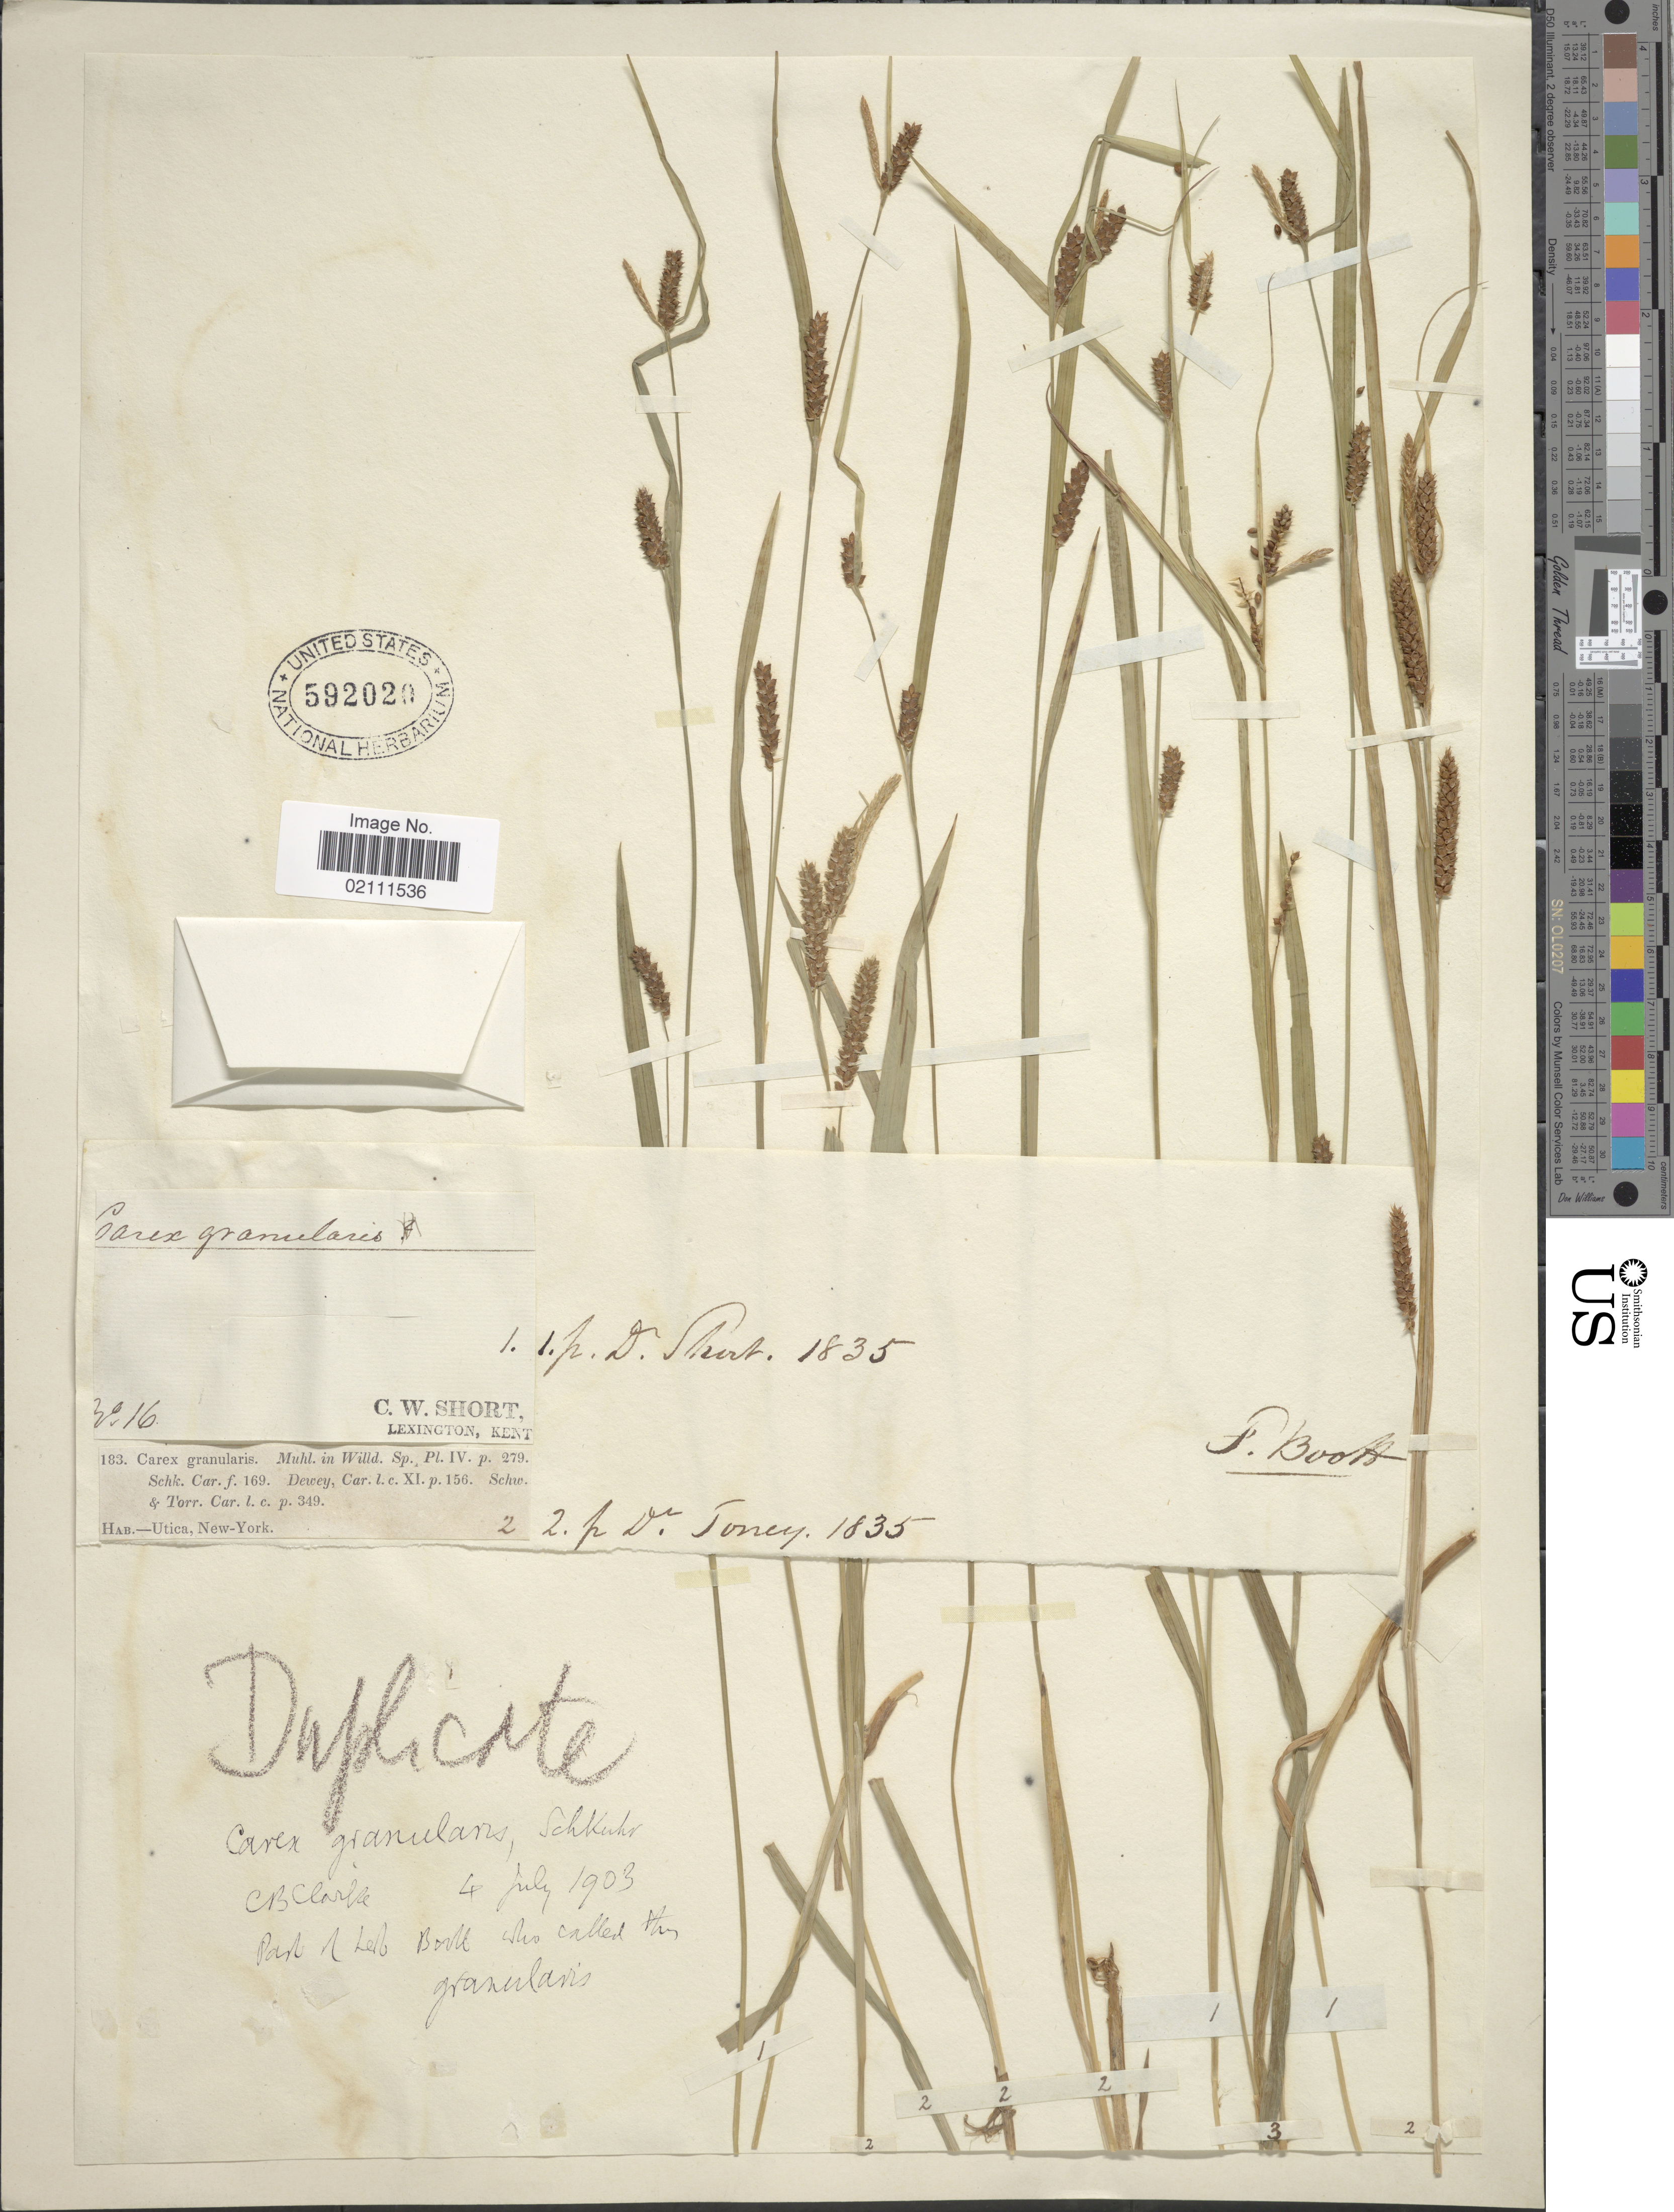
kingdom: Plantae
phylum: Tracheophyta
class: Liliopsida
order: Poales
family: Cyperaceae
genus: Carex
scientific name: Carex granularis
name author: Muhl. ex Willd.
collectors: C. W. Short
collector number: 183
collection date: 1835-06-30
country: United States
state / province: New York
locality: Utica.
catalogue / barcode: US 592020